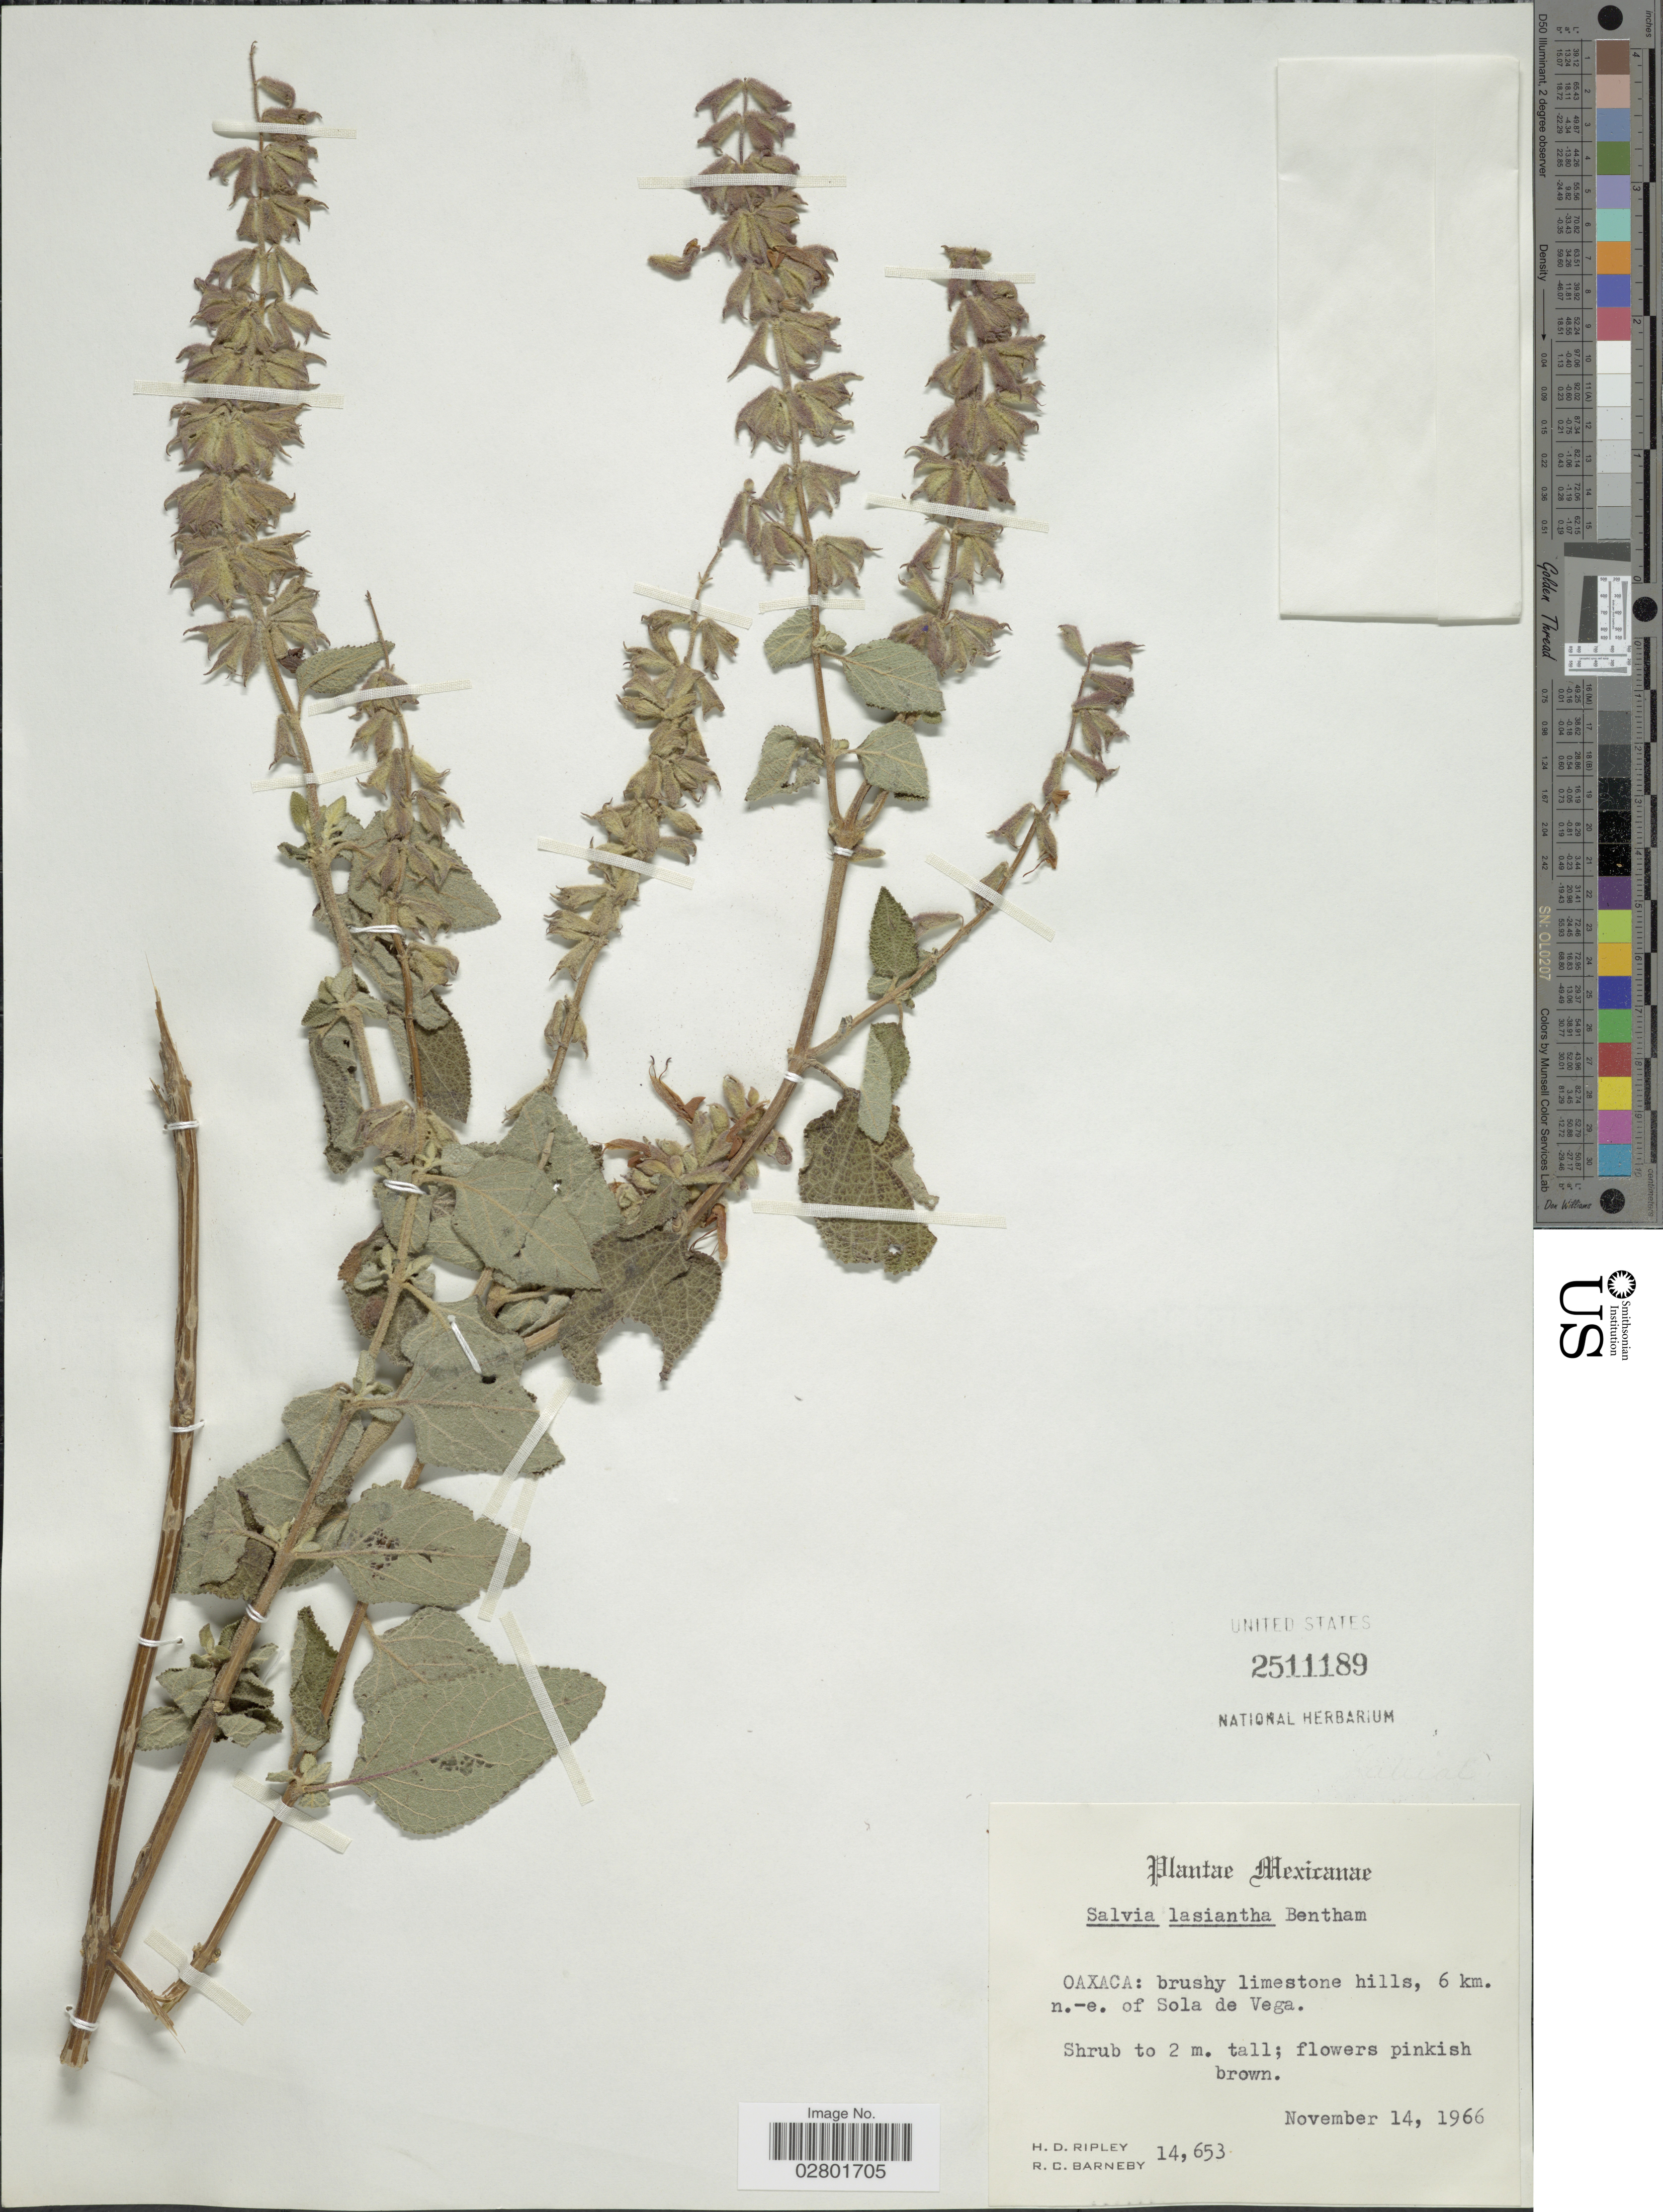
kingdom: Plantae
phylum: Tracheophyta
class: Magnoliopsida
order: Lamiales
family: Lamiaceae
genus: Salvia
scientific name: Salvia lasiantha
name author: Benth.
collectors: H. Ripley & R. C. Barneby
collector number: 14653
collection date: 1966-11-14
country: Mexico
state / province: Oaxaca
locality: Brushy limestone hills, 6 km. n.-e. of Sola de Vega.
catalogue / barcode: US 2511189